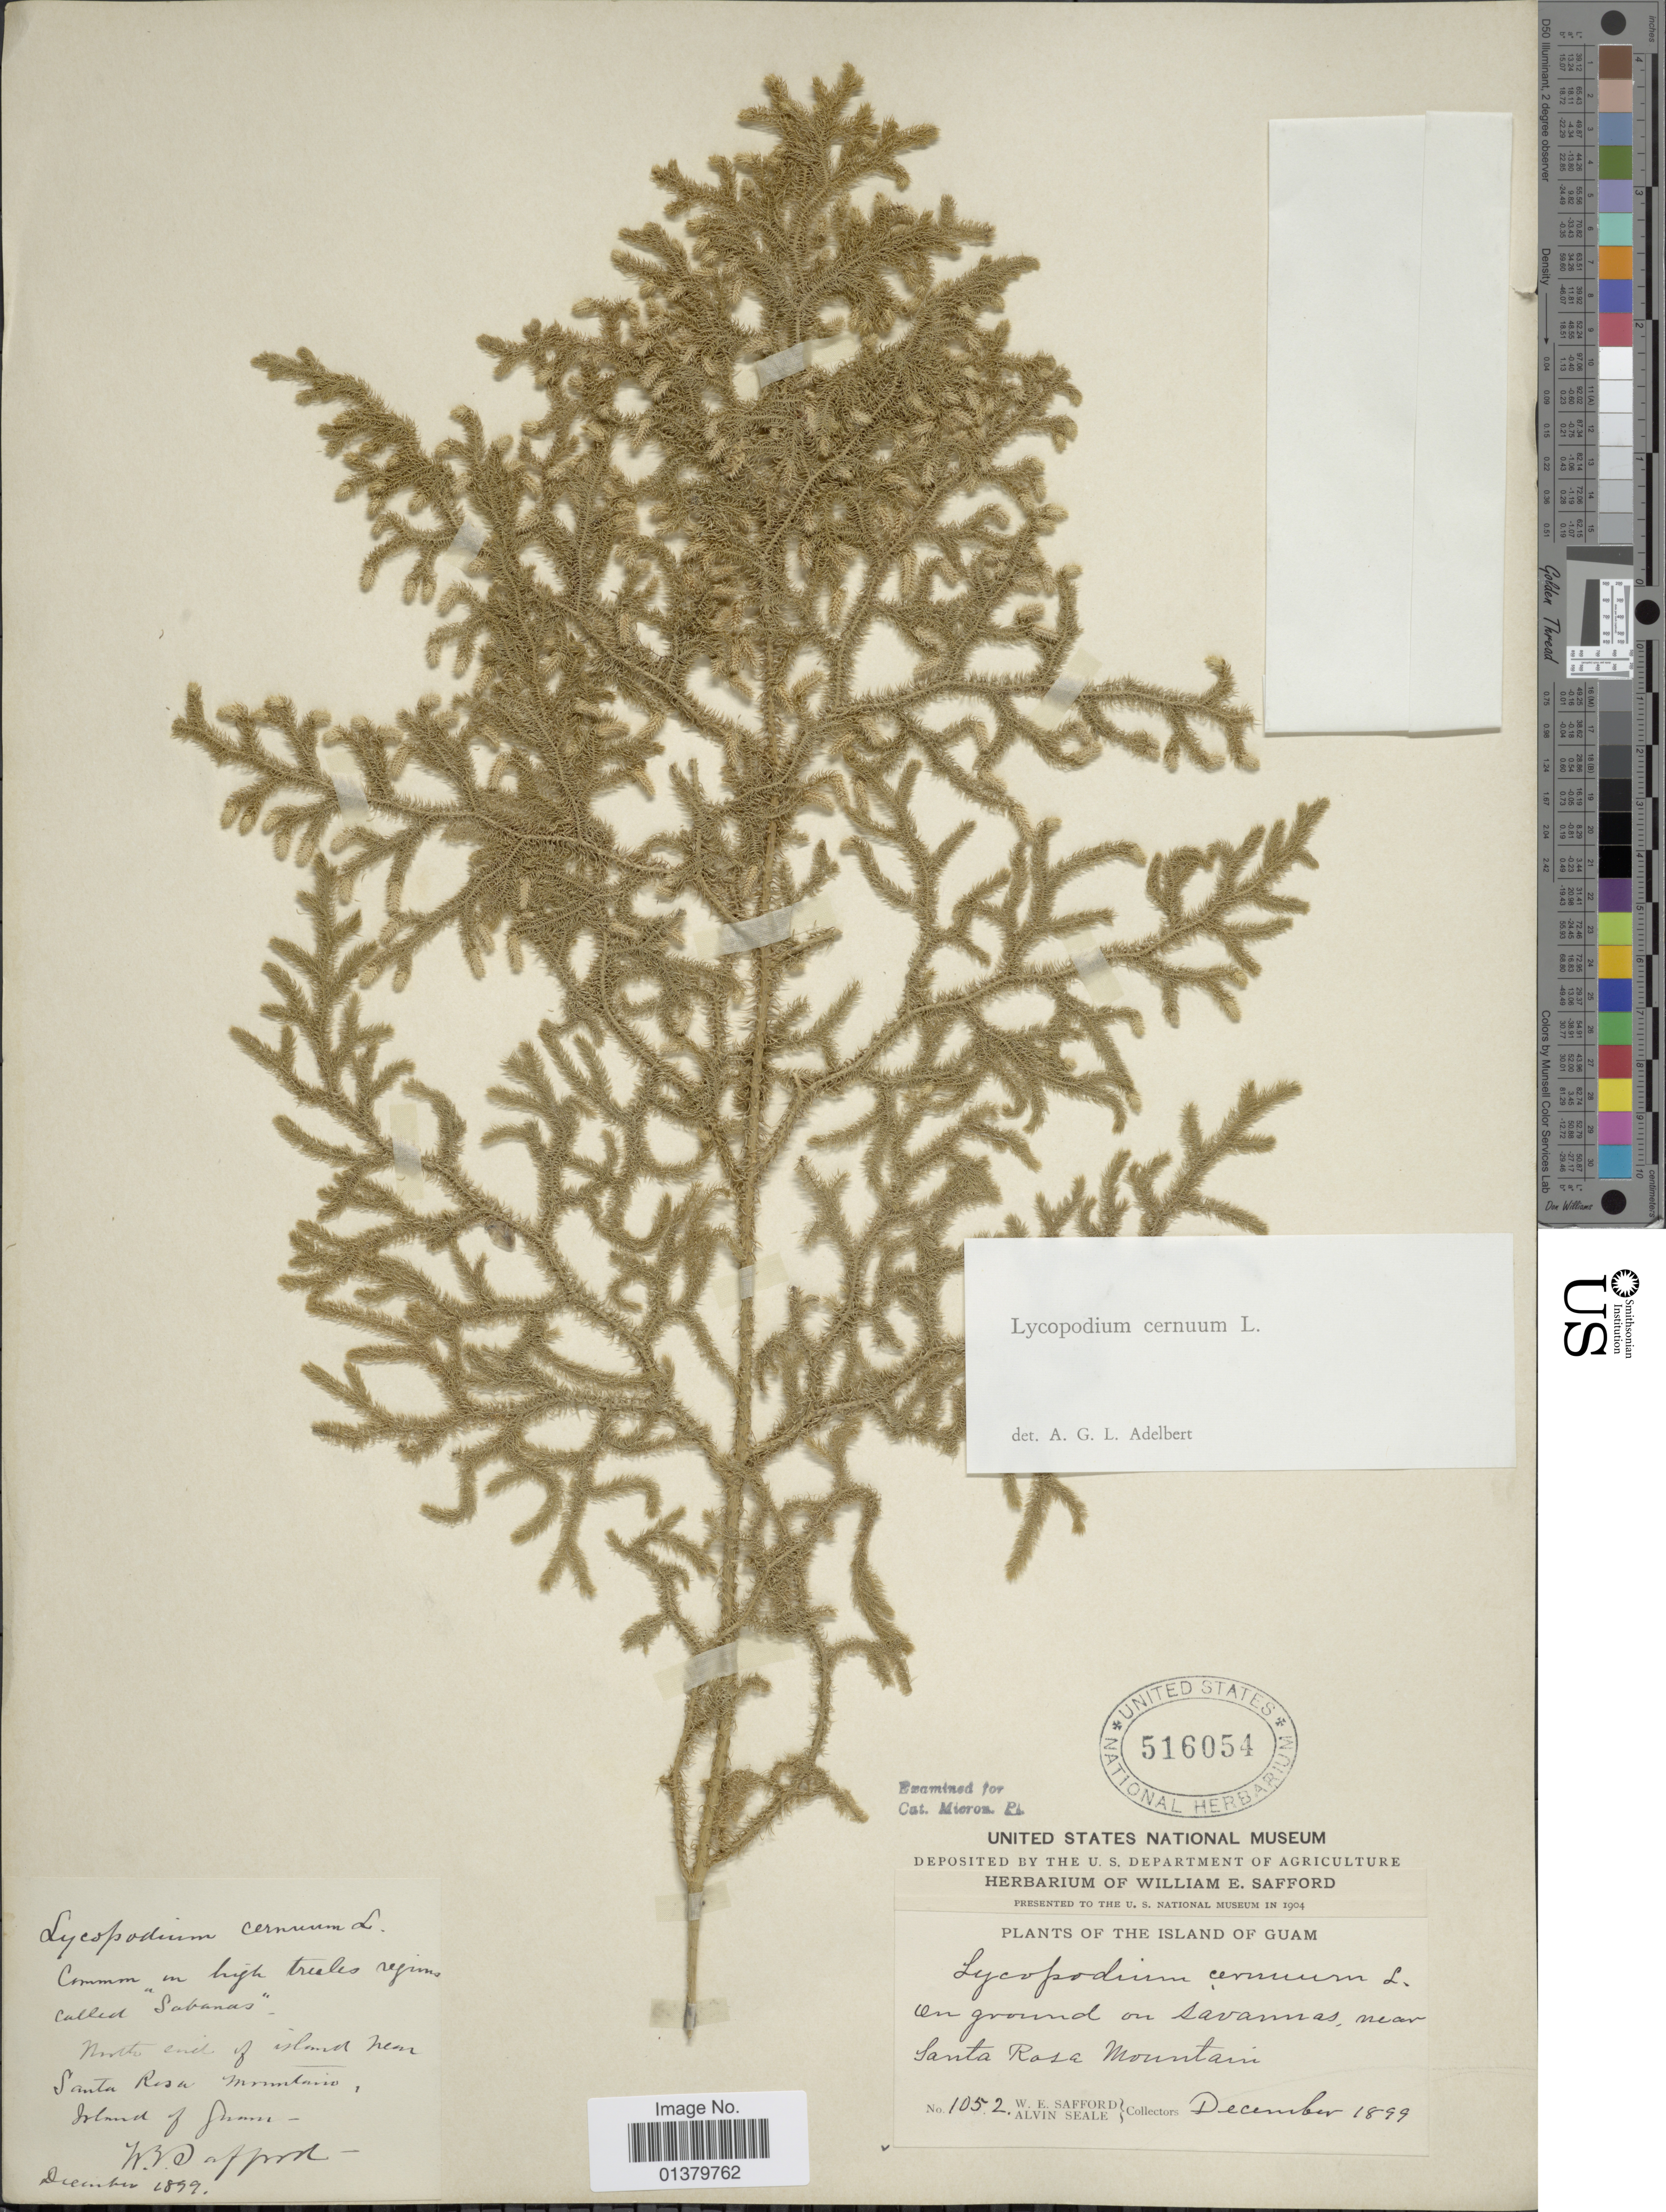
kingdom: Plantae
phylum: Tracheophyta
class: Lycopodiopsida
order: Lycopodiales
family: Lycopodiaceae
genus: Palhinhaea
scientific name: Palhinhaea cernua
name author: (L.) Vasc. & Franco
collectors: W. E. Safford & A. Seale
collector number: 1052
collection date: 1899-12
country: Guam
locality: on ground on savannas, near Santa Rosa Mountain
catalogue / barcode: US 516054